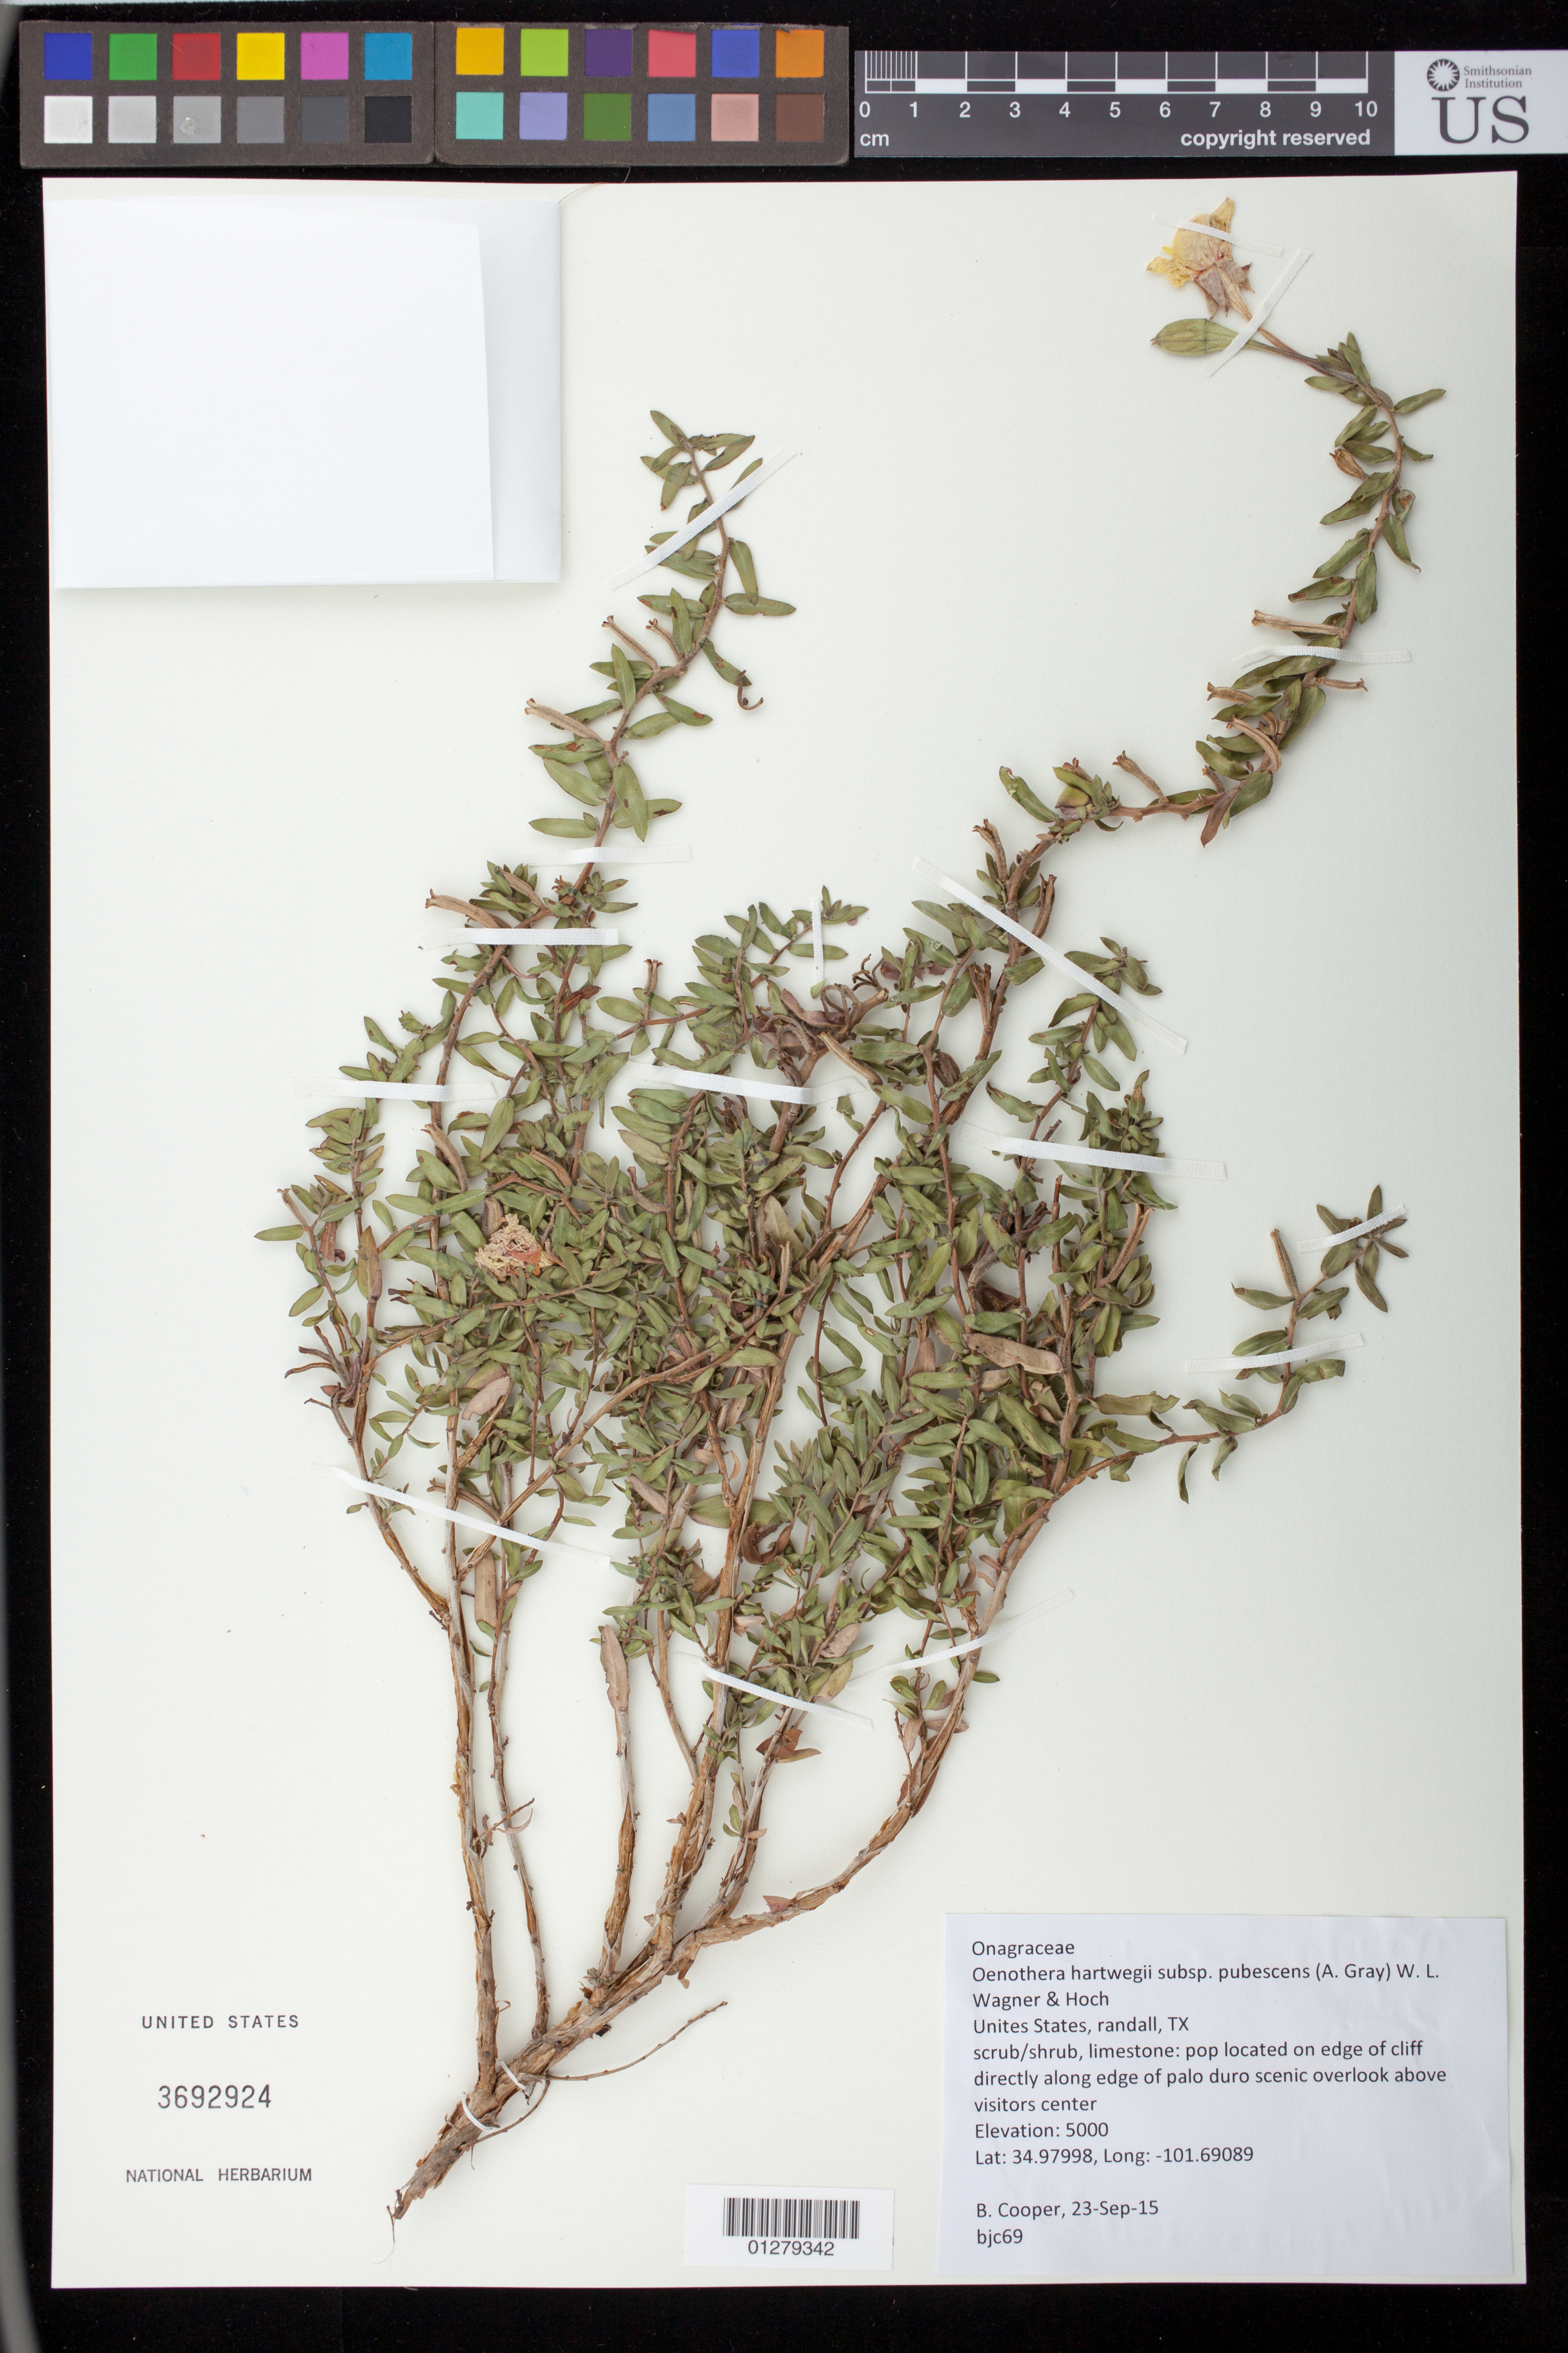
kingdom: Plantae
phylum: Tracheophyta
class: Magnoliopsida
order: Myrtales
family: Onagraceae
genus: Oenothera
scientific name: Oenothera hartwegii subsp. pubescens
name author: (A. Gray) W.L. Wagner & Hoch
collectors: B. J. Cooper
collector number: BJC 69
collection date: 2016-09-23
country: United States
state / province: Texas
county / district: Randall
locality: Edge of cliff directly along edge of Palo Duro scenic overlook above visitors center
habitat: Scrub/shrub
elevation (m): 5000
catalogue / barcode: US 3692924